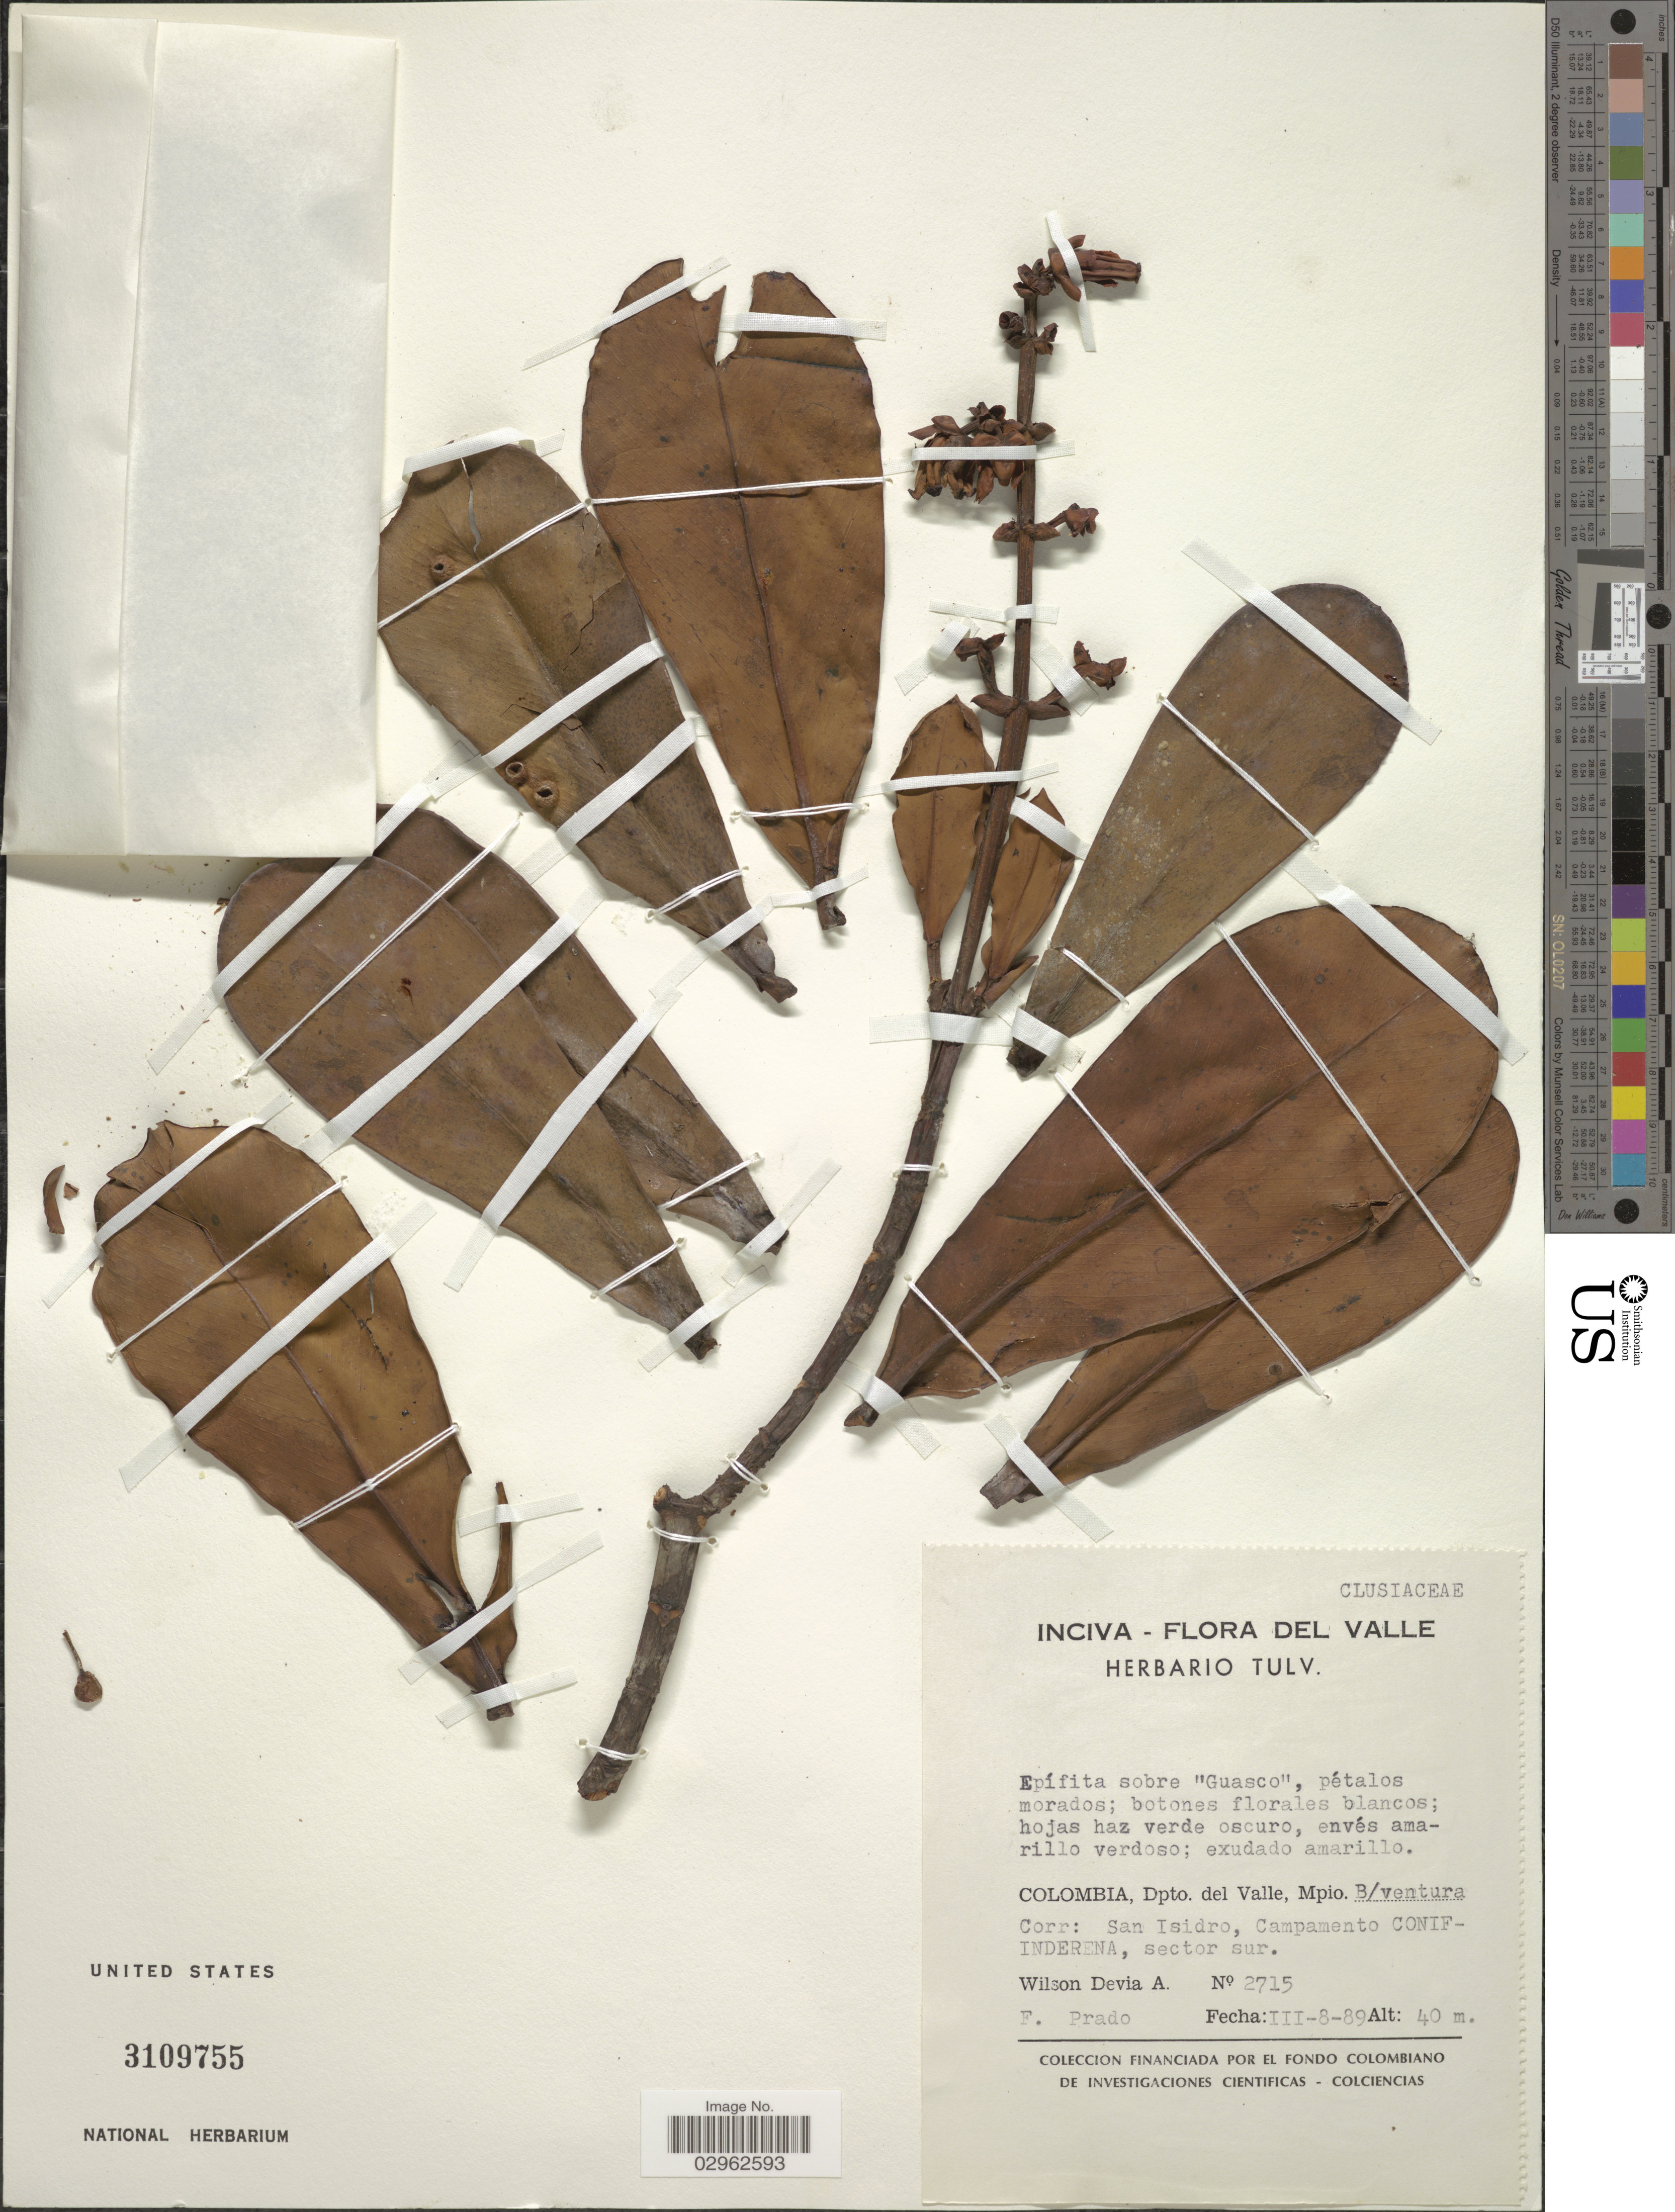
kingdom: Plantae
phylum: Tracheophyta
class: Magnoliopsida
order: Malpighiales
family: Clusiaceae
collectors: W. Devia A. & F. Prado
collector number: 2715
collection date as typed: Transcribed d/m/y: 8/3/89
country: Colombia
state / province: Valle del Cauca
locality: Dpto. del Valle, Mpio. B/ventura, Corr: Sam Isidro, Campamento CONIF-INDERENA, sector sur.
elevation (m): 40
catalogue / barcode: US 3109755